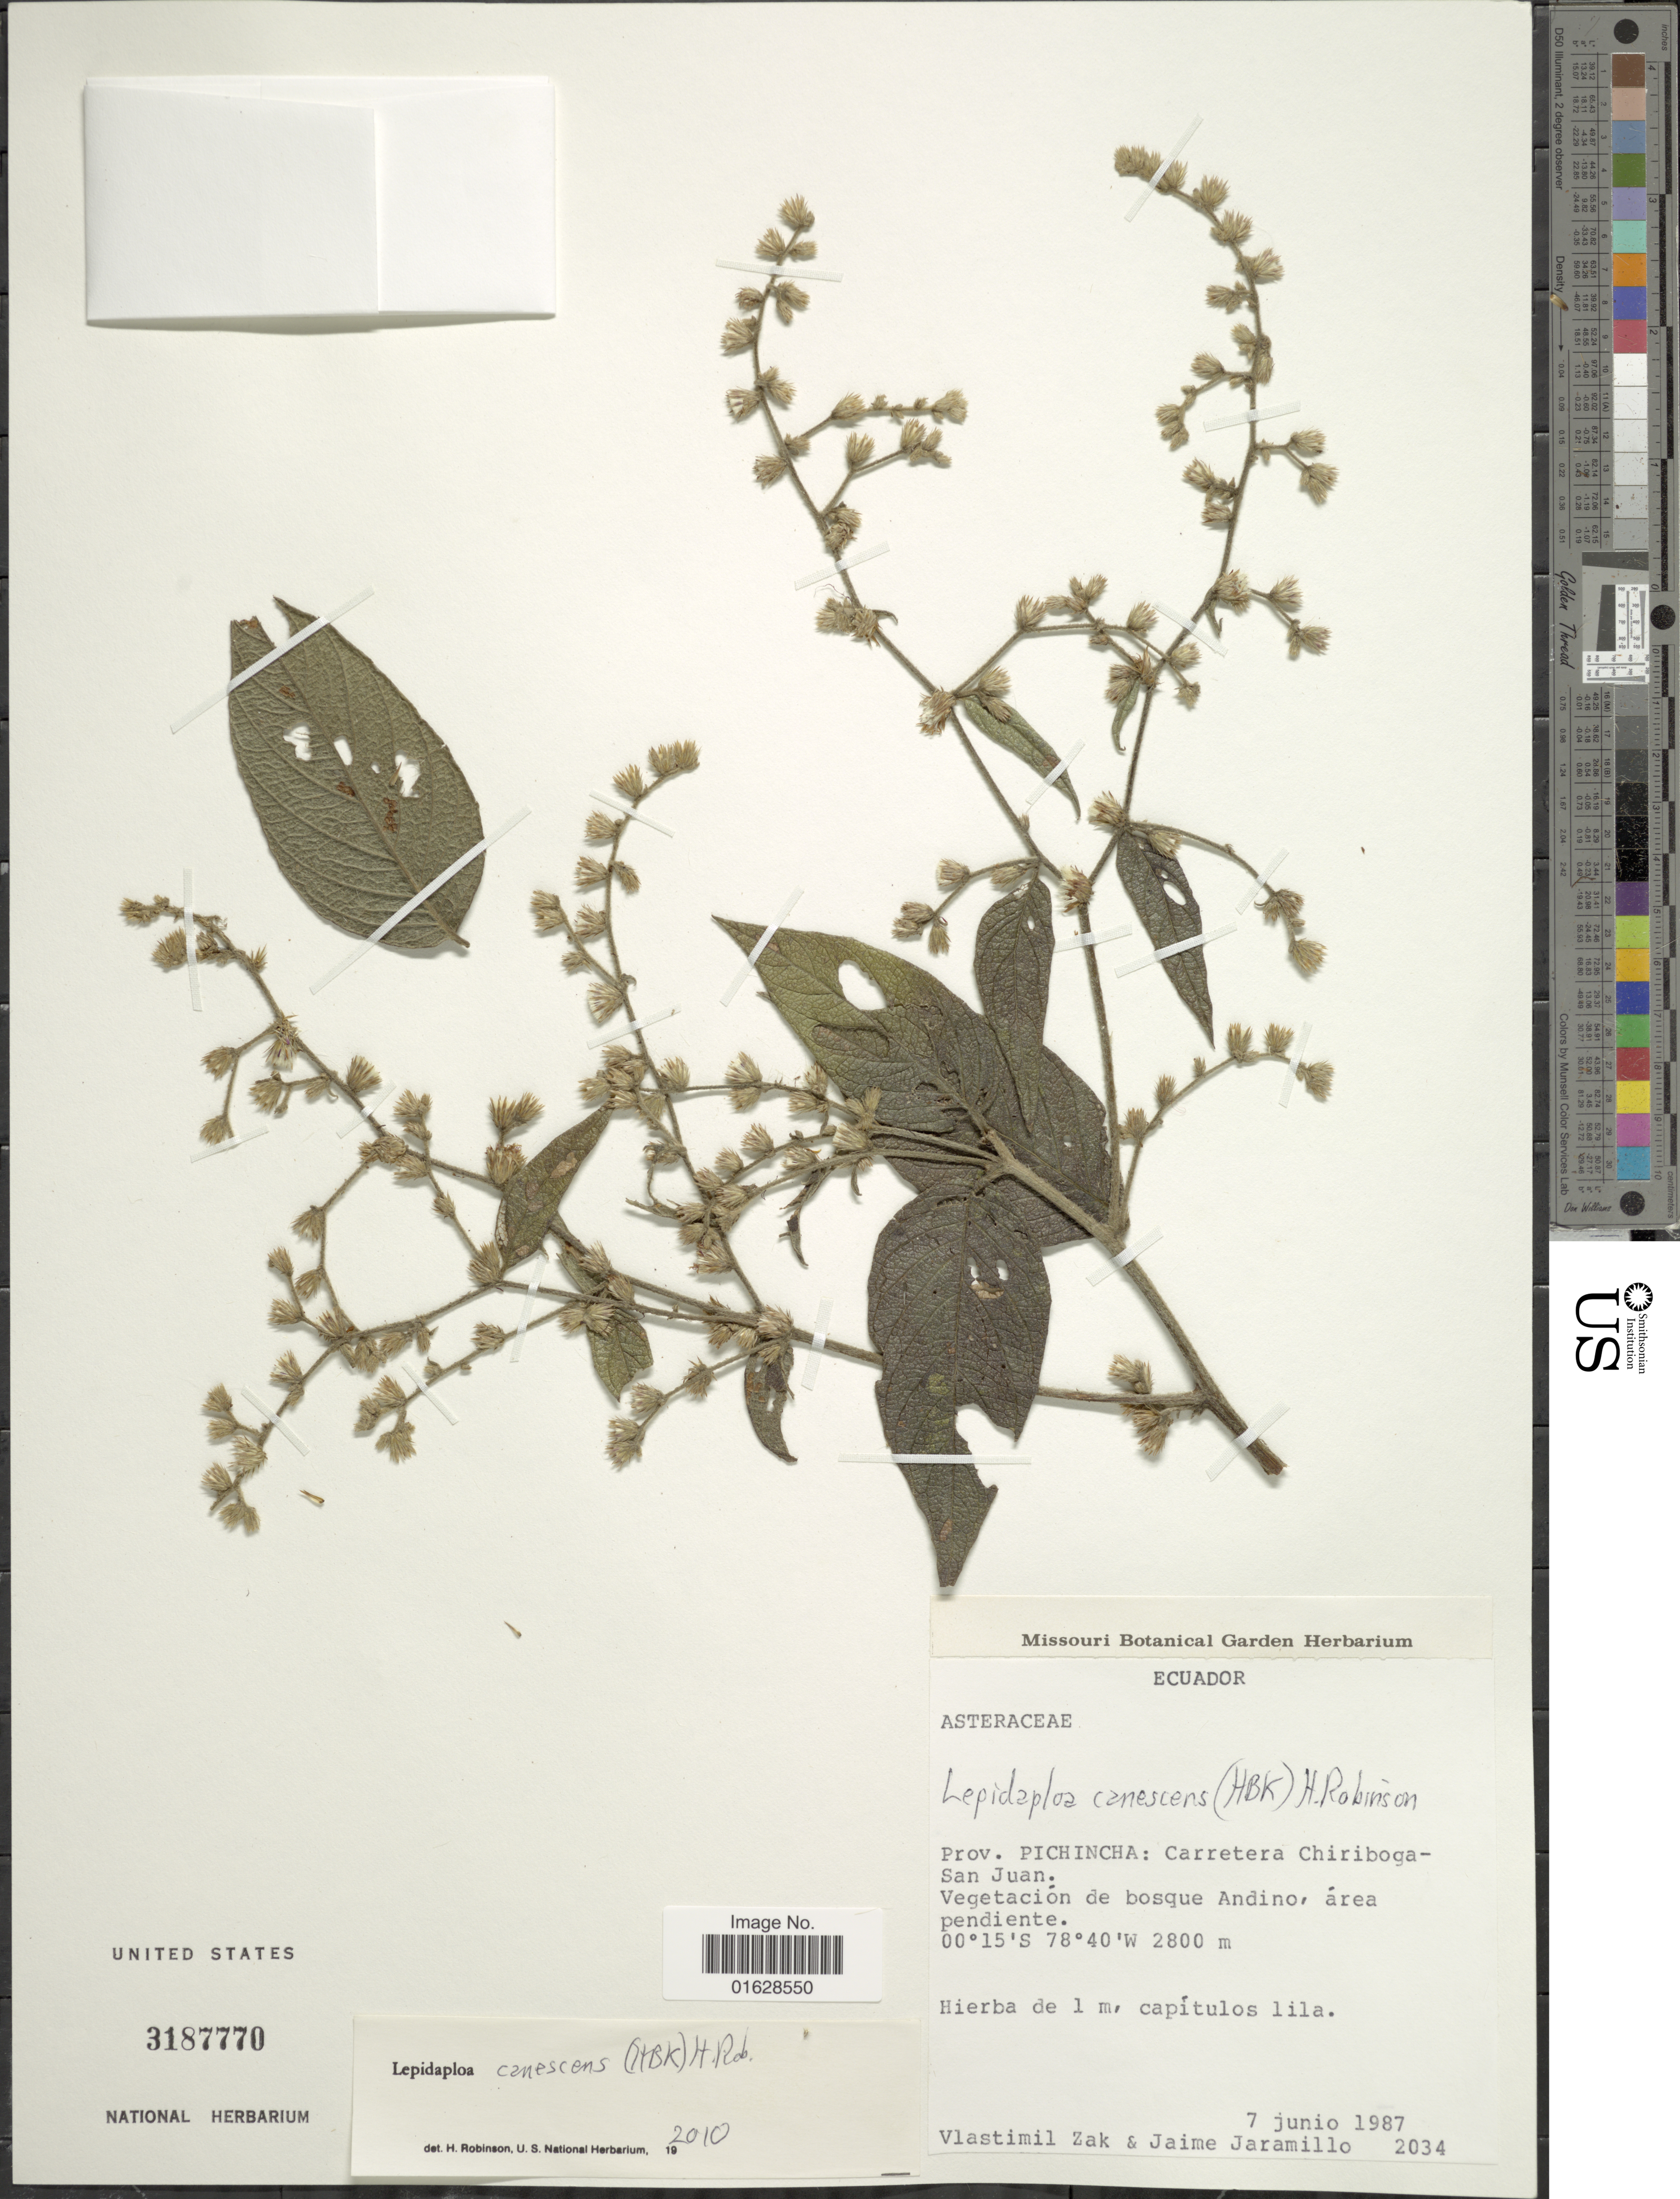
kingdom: Plantae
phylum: Tracheophyta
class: Magnoliopsida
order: Asterales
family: Asteraceae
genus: Lepidaploa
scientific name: Lepidaploa canescens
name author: (Kunth) H. Rob.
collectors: V. Zak & J. Jaramillo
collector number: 2034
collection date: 1987-06-07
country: Ecuador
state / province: Pichincha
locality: Ecuador. Prov. Pichincha: Carretera Chiriboga-San Juan. Vegetacion de bosque Andino, area pendiente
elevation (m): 2800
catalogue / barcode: US 3187770